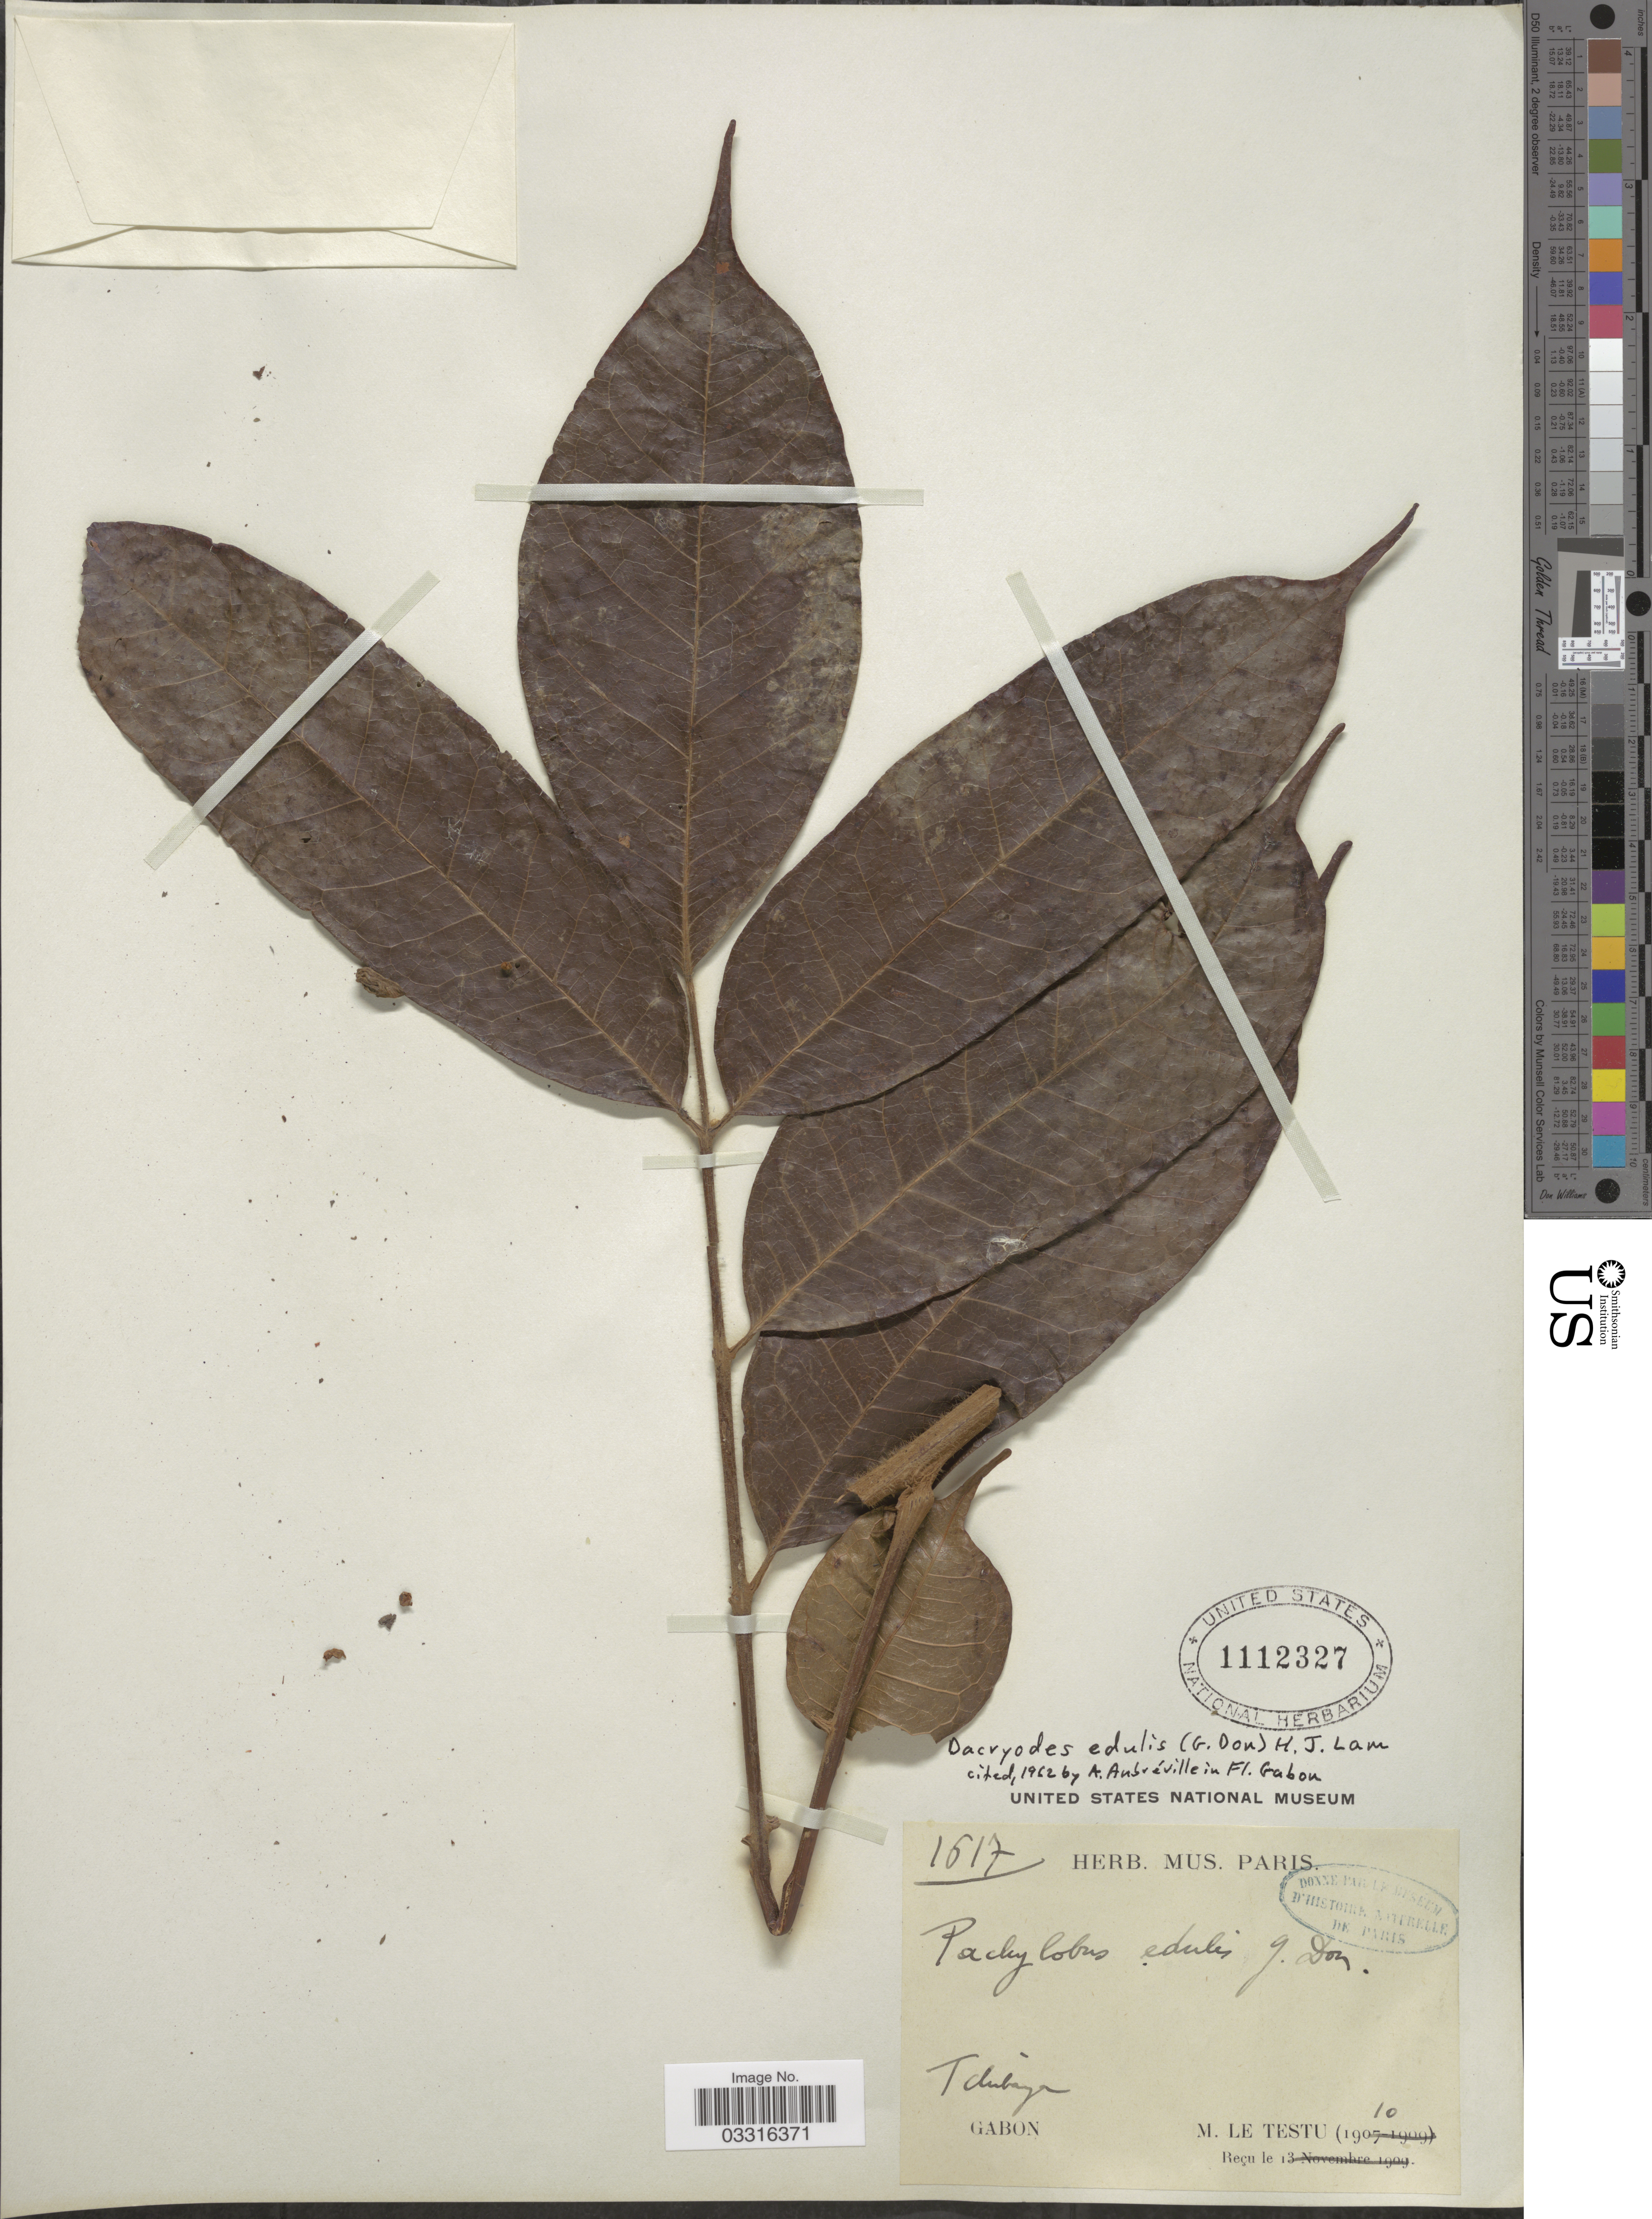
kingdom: Plantae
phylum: Tracheophyta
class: Magnoliopsida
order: Sapindales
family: Burseraceae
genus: Dacryodes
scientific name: Dacryodes edulis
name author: (G. Don) H.J. Lam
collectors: M. Le Testu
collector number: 1617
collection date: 1910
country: Gabon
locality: Tchibanga.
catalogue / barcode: US 1112327